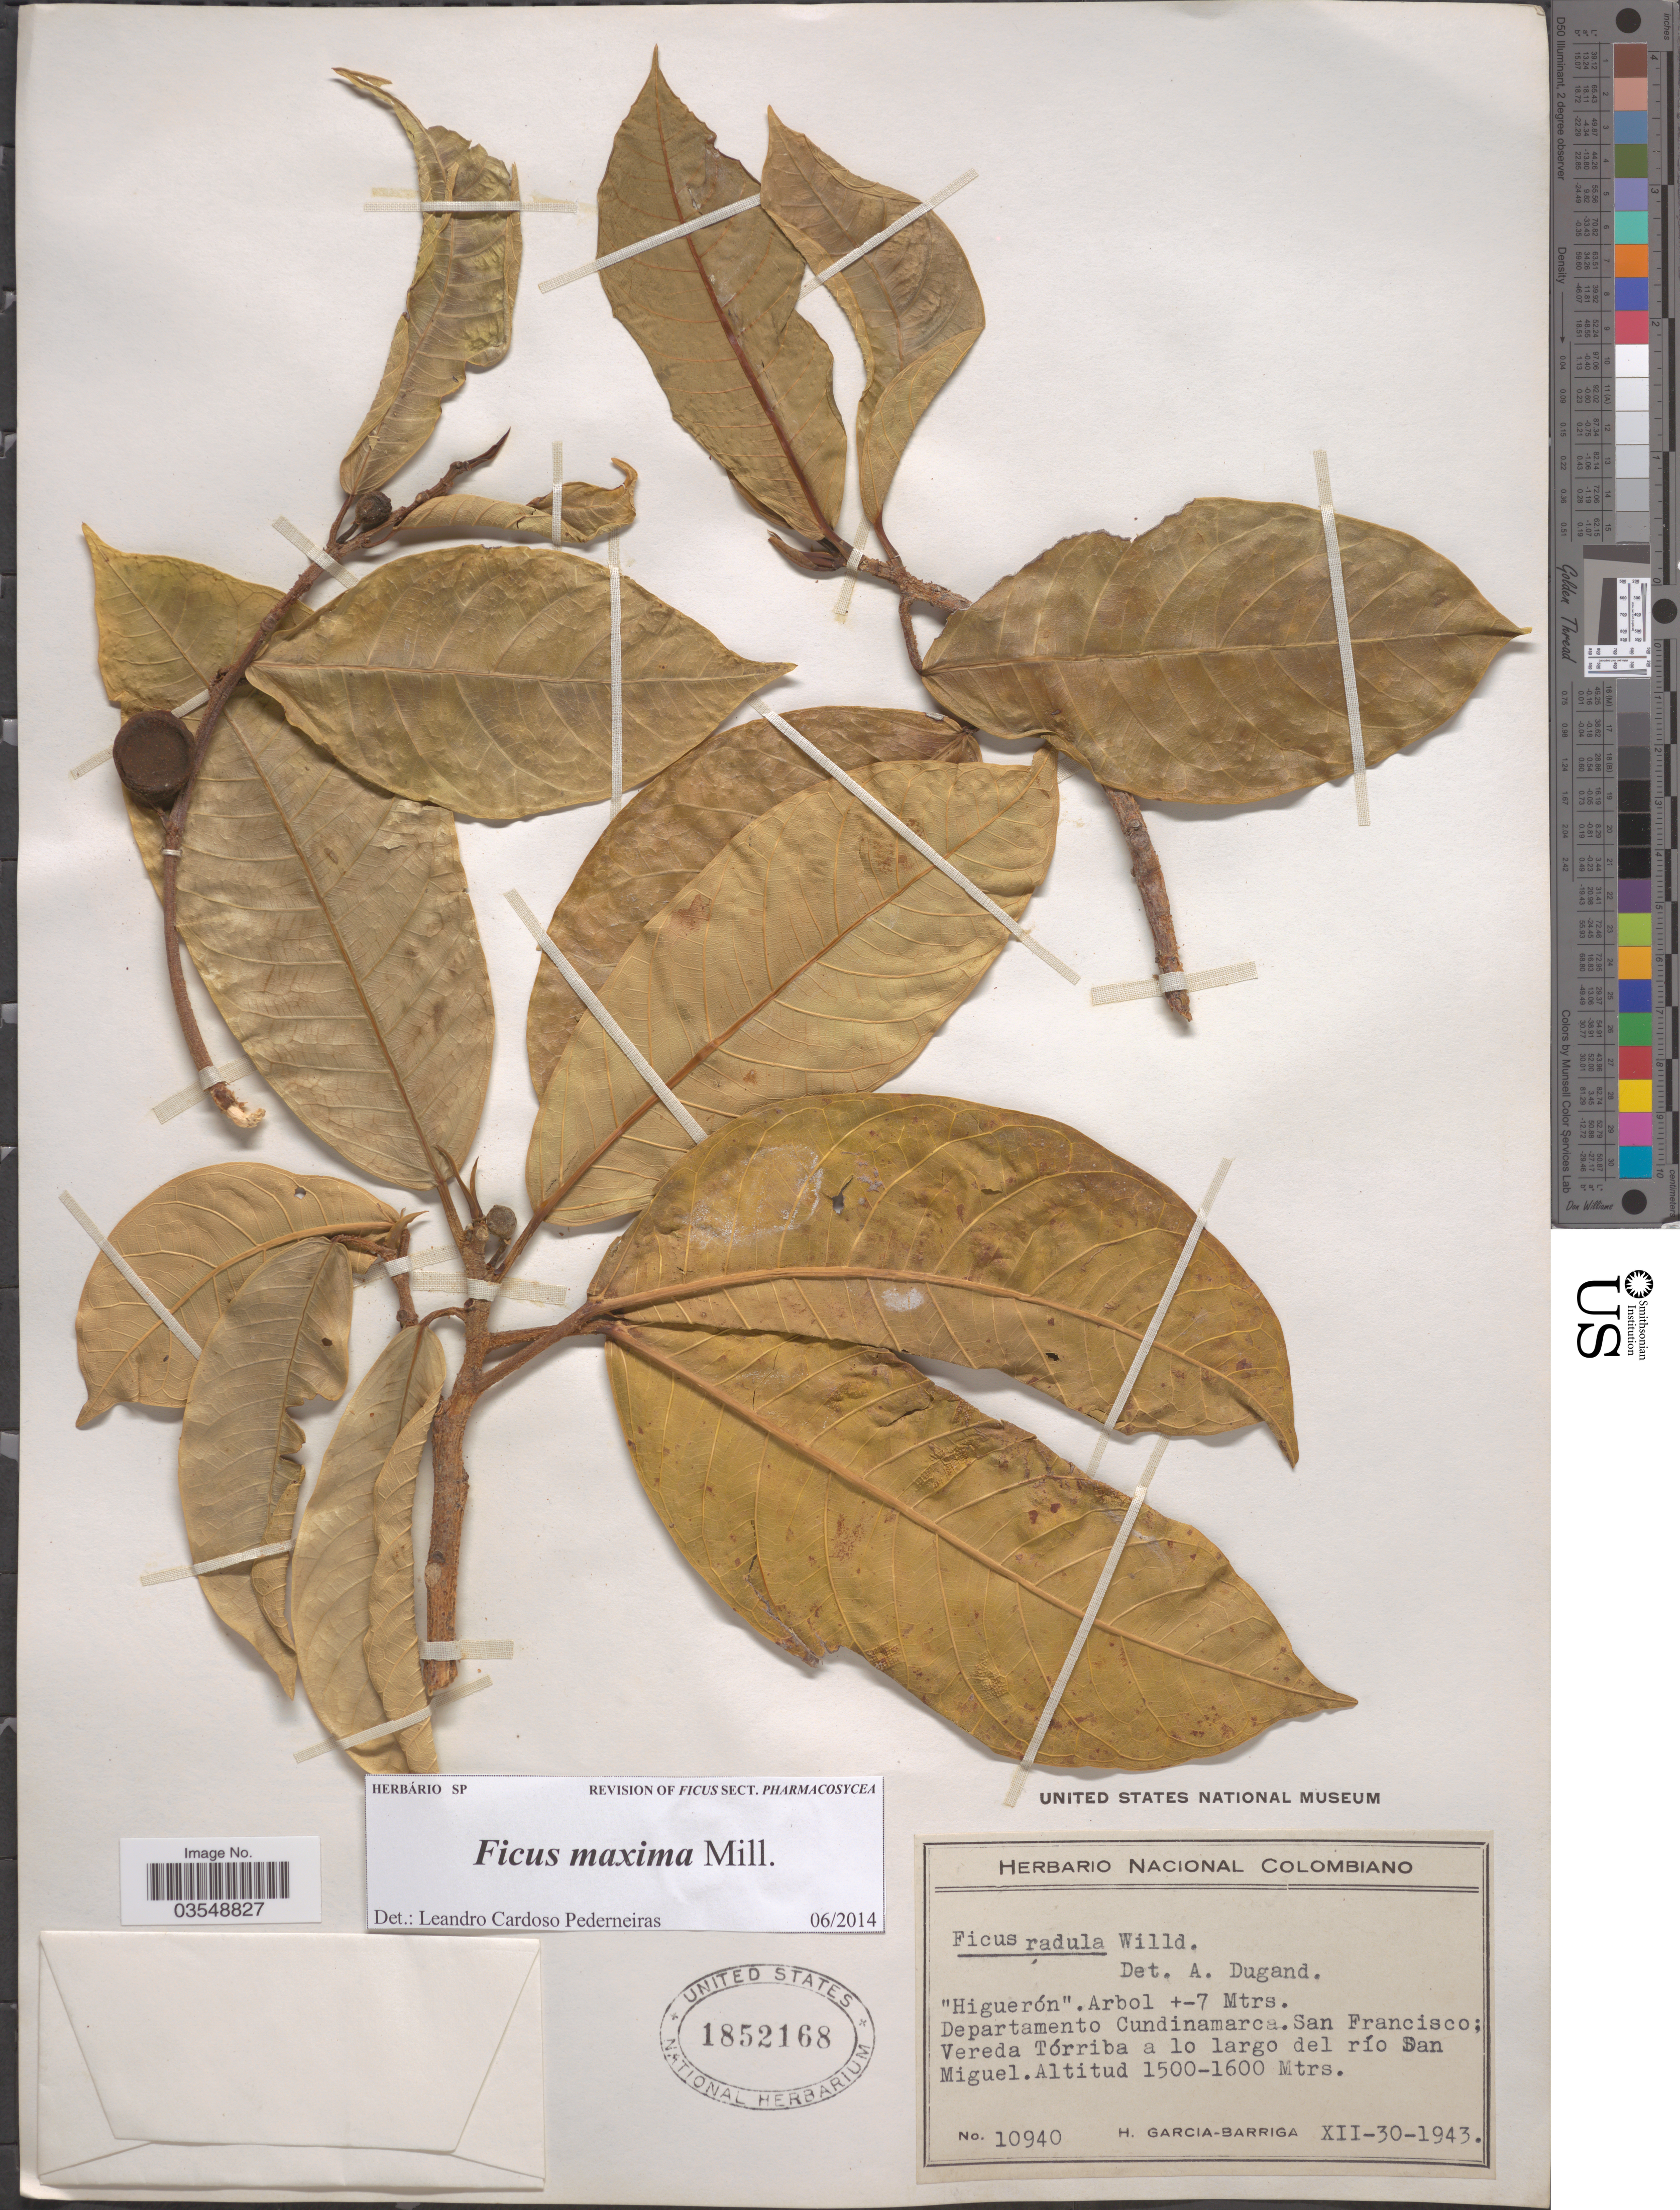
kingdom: Plantae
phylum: Tracheophyta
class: Magnoliopsida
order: Rosales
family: Moraceae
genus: Ficus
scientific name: Ficus maxima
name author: Mill.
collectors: H. García Barriga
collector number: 10940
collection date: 1943-12-30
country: Colombia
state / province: Cundinamarca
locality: Departamento Cundinamarca. San Francisco; Vereda Tórriba a lo largo del río San Miguel.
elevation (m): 1500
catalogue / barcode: US 1852168